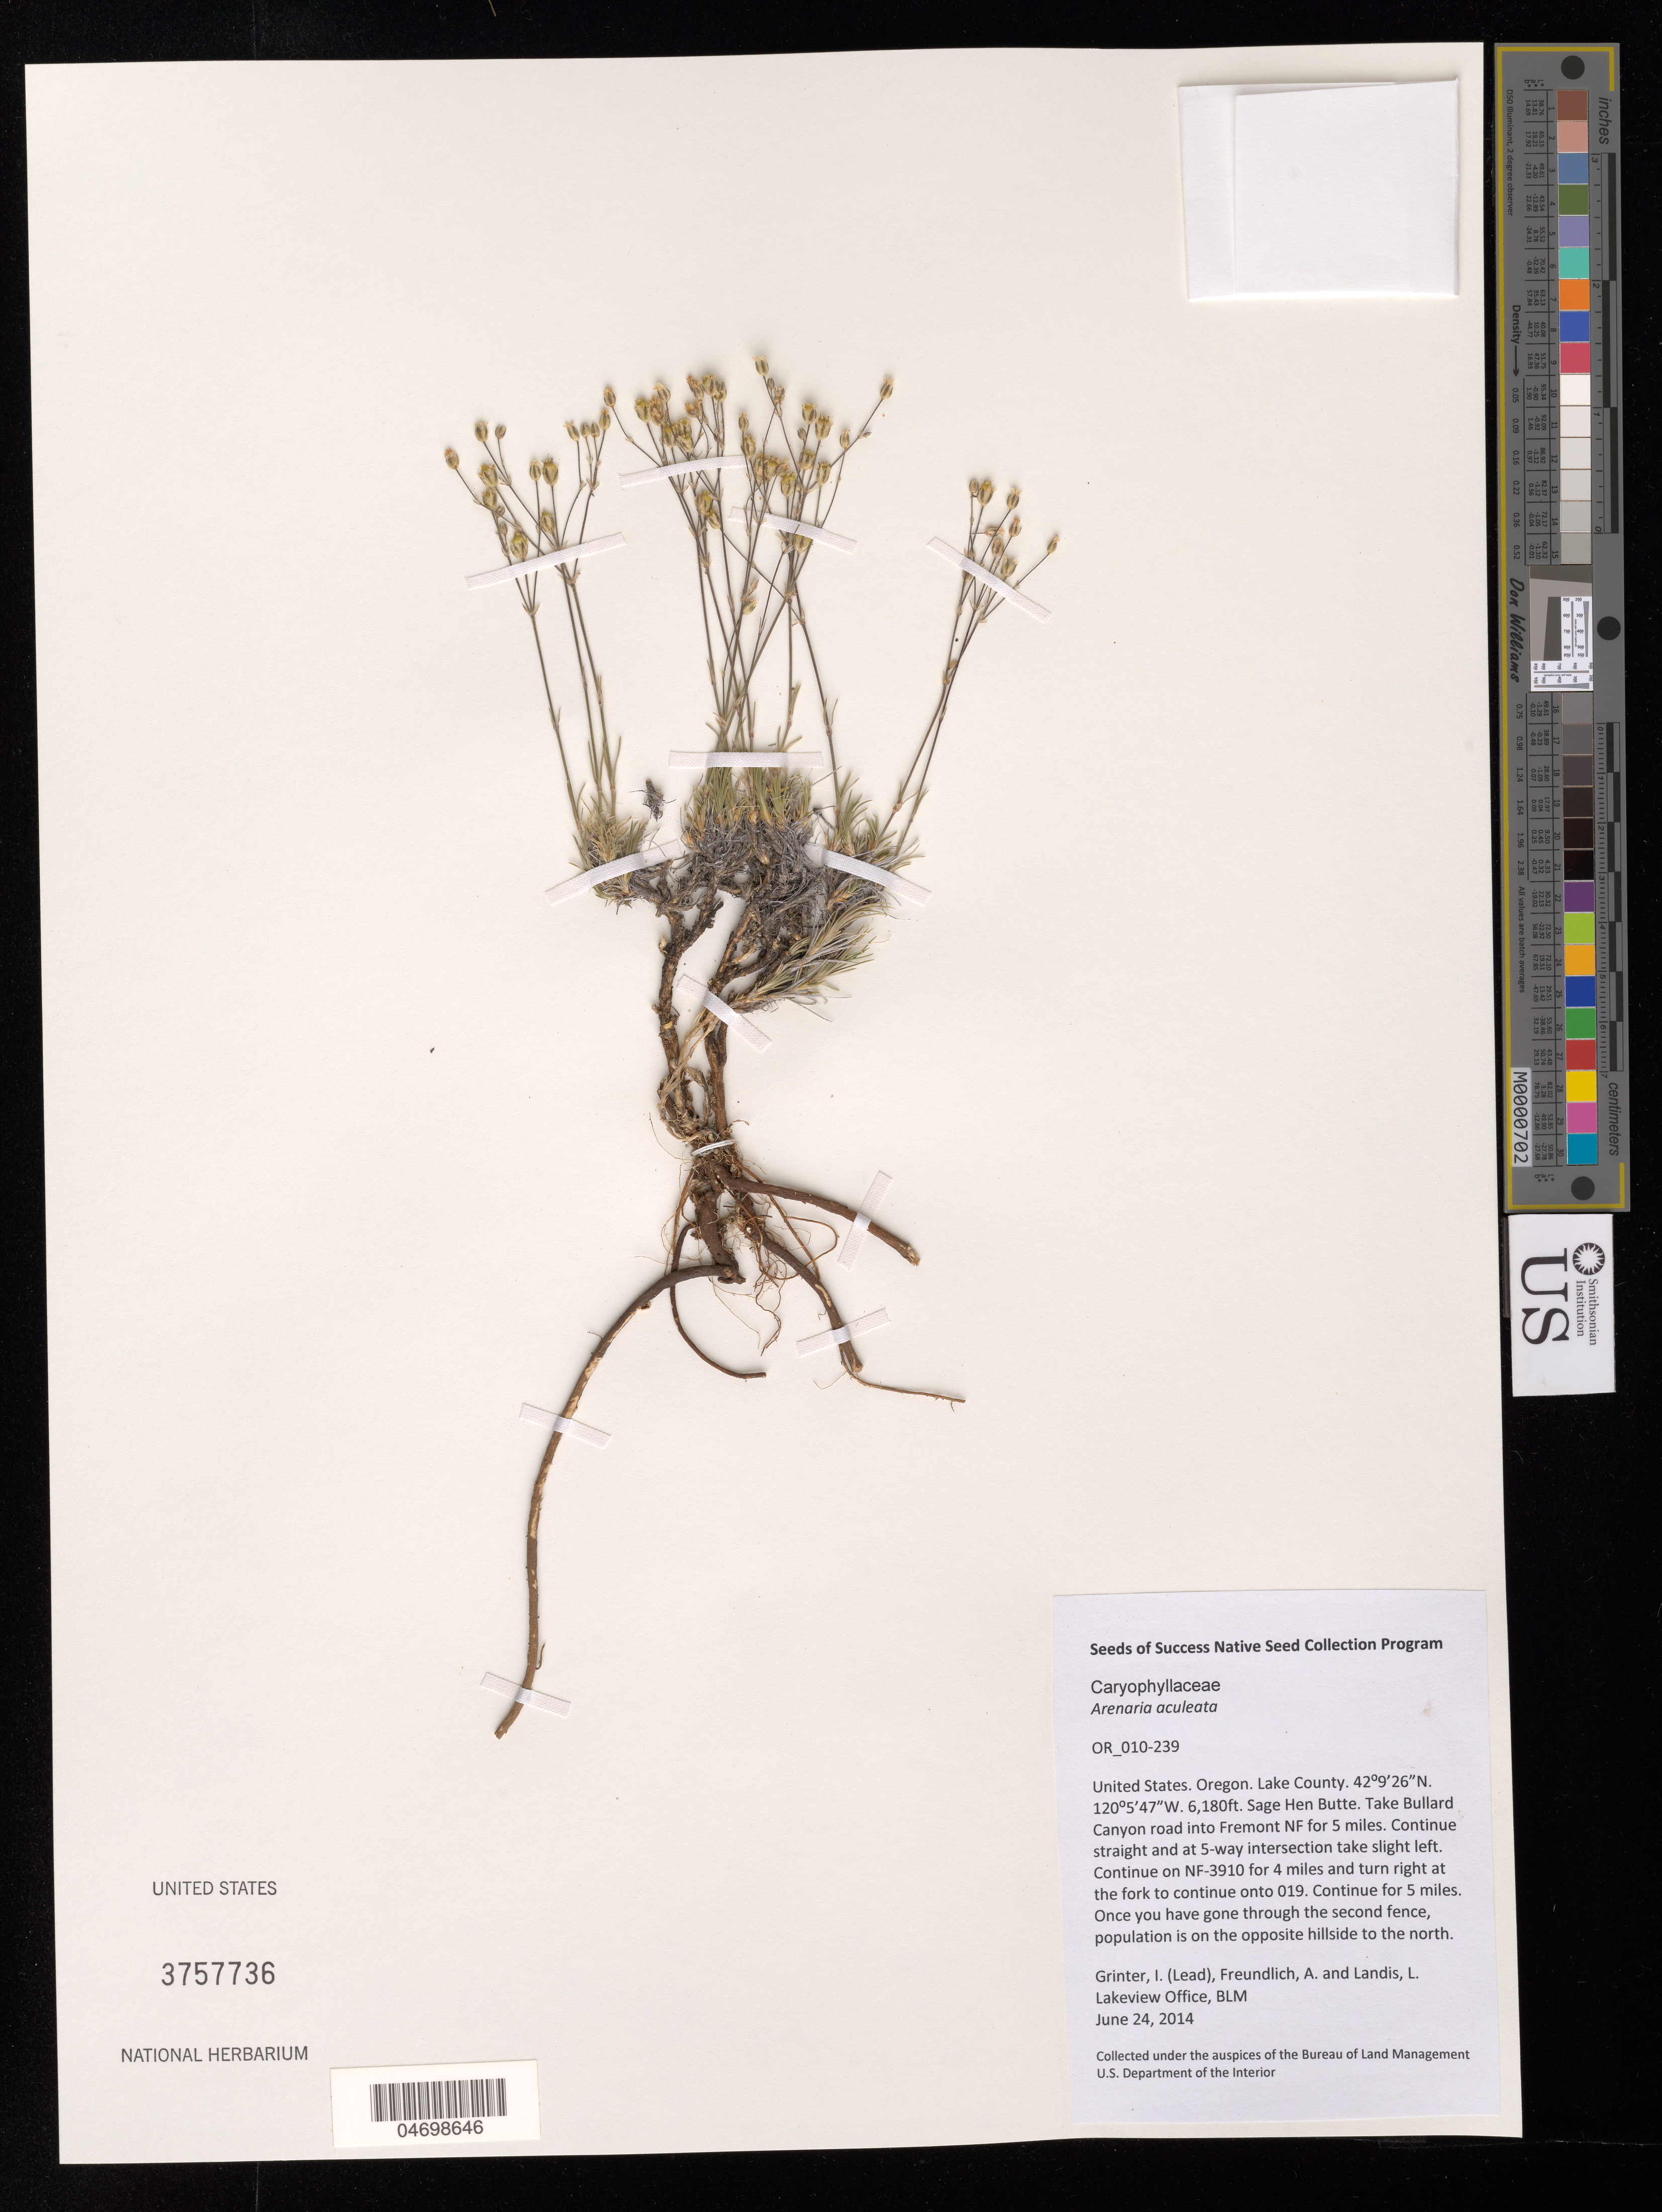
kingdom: Plantae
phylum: Tracheophyta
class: Magnoliopsida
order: Caryophyllales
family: Caryophyllaceae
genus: Arenaria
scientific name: Arenaria aculeata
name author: S. Watson in C. King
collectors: I. Grinter, A. Freundlich & L. Landis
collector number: OR010-239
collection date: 2014-06-24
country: United States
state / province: Oregon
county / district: Lake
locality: Sage Hen Butte.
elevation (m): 1884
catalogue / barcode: US 3757736